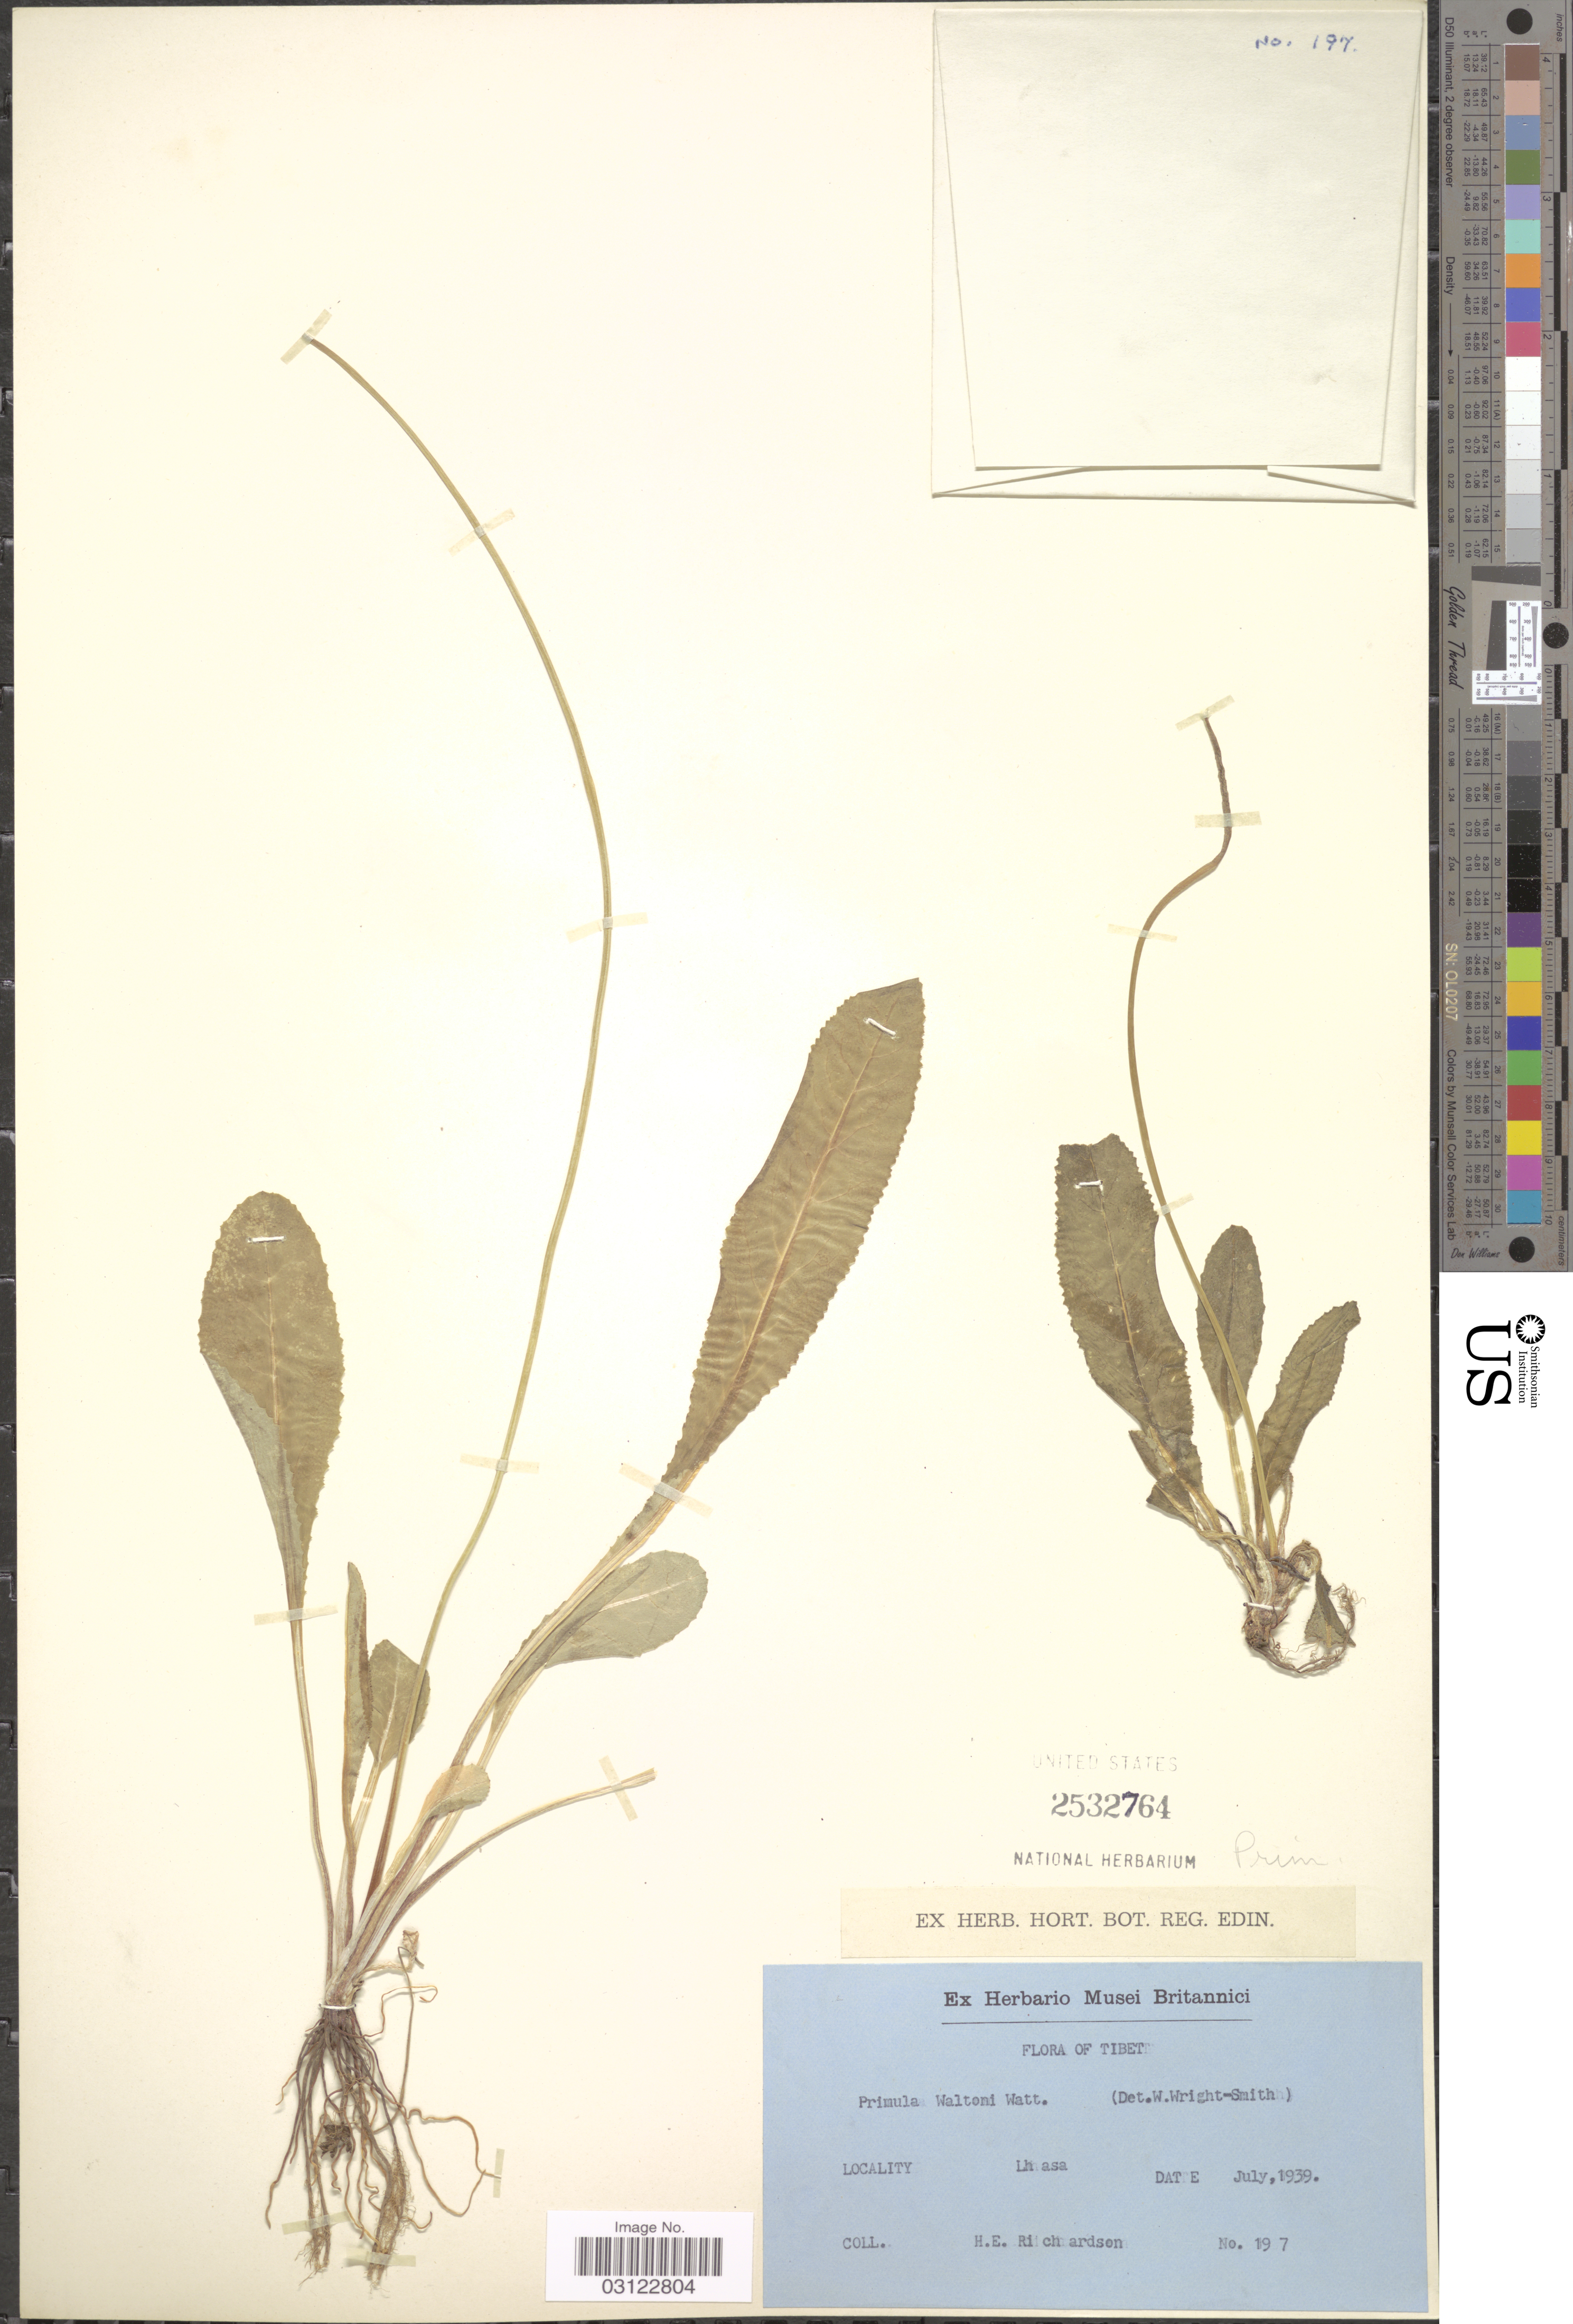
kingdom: Plantae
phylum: Tracheophyta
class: Magnoliopsida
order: Ericales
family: Primulaceae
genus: Primula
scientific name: Primula waltonii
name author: Watt ex Balf. f.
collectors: H. Richardson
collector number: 197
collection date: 1939-07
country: China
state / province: Xizang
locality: Tibet. Lhasa.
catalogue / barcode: US 2532764